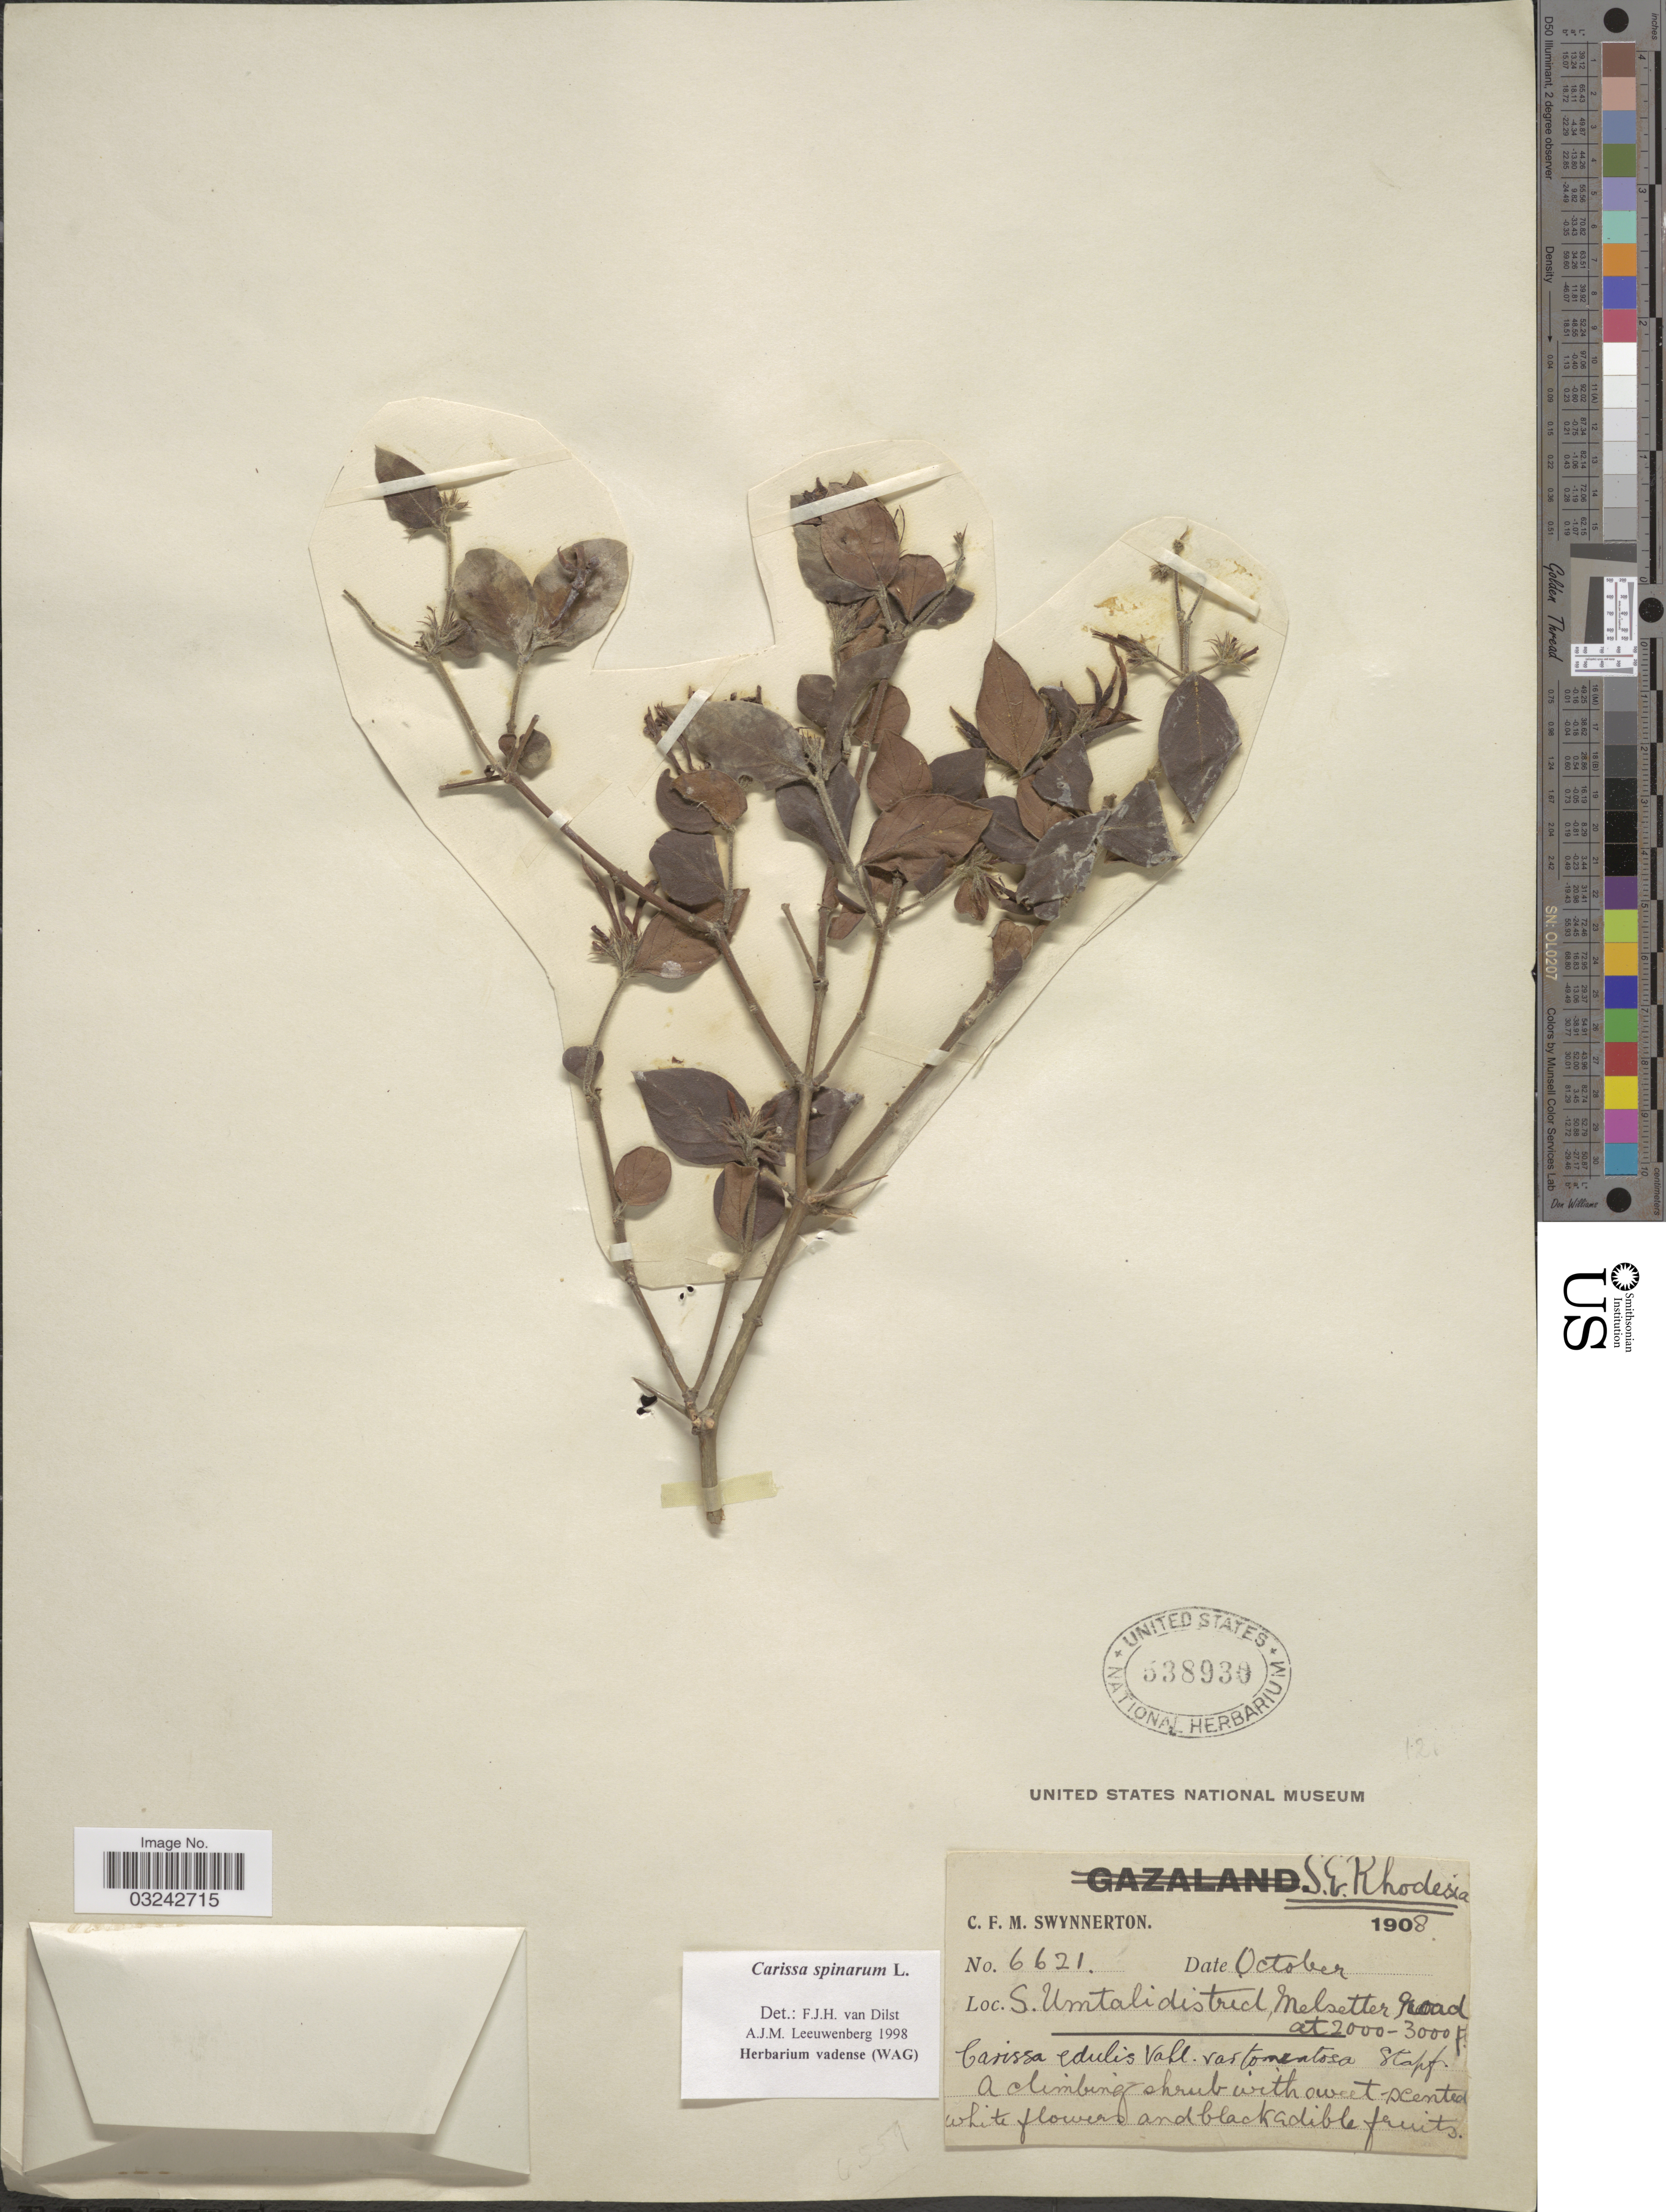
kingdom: Plantae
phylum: Tracheophyta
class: Magnoliopsida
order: Gentianales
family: Apocynaceae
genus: Carissa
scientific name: Carissa spinarum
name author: L.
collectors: C. Swynnerton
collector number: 6621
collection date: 1908-10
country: Zimbabwe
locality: S.E. Rhodesia. S. Umtali district, Melsetter Road.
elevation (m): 610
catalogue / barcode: US 538930